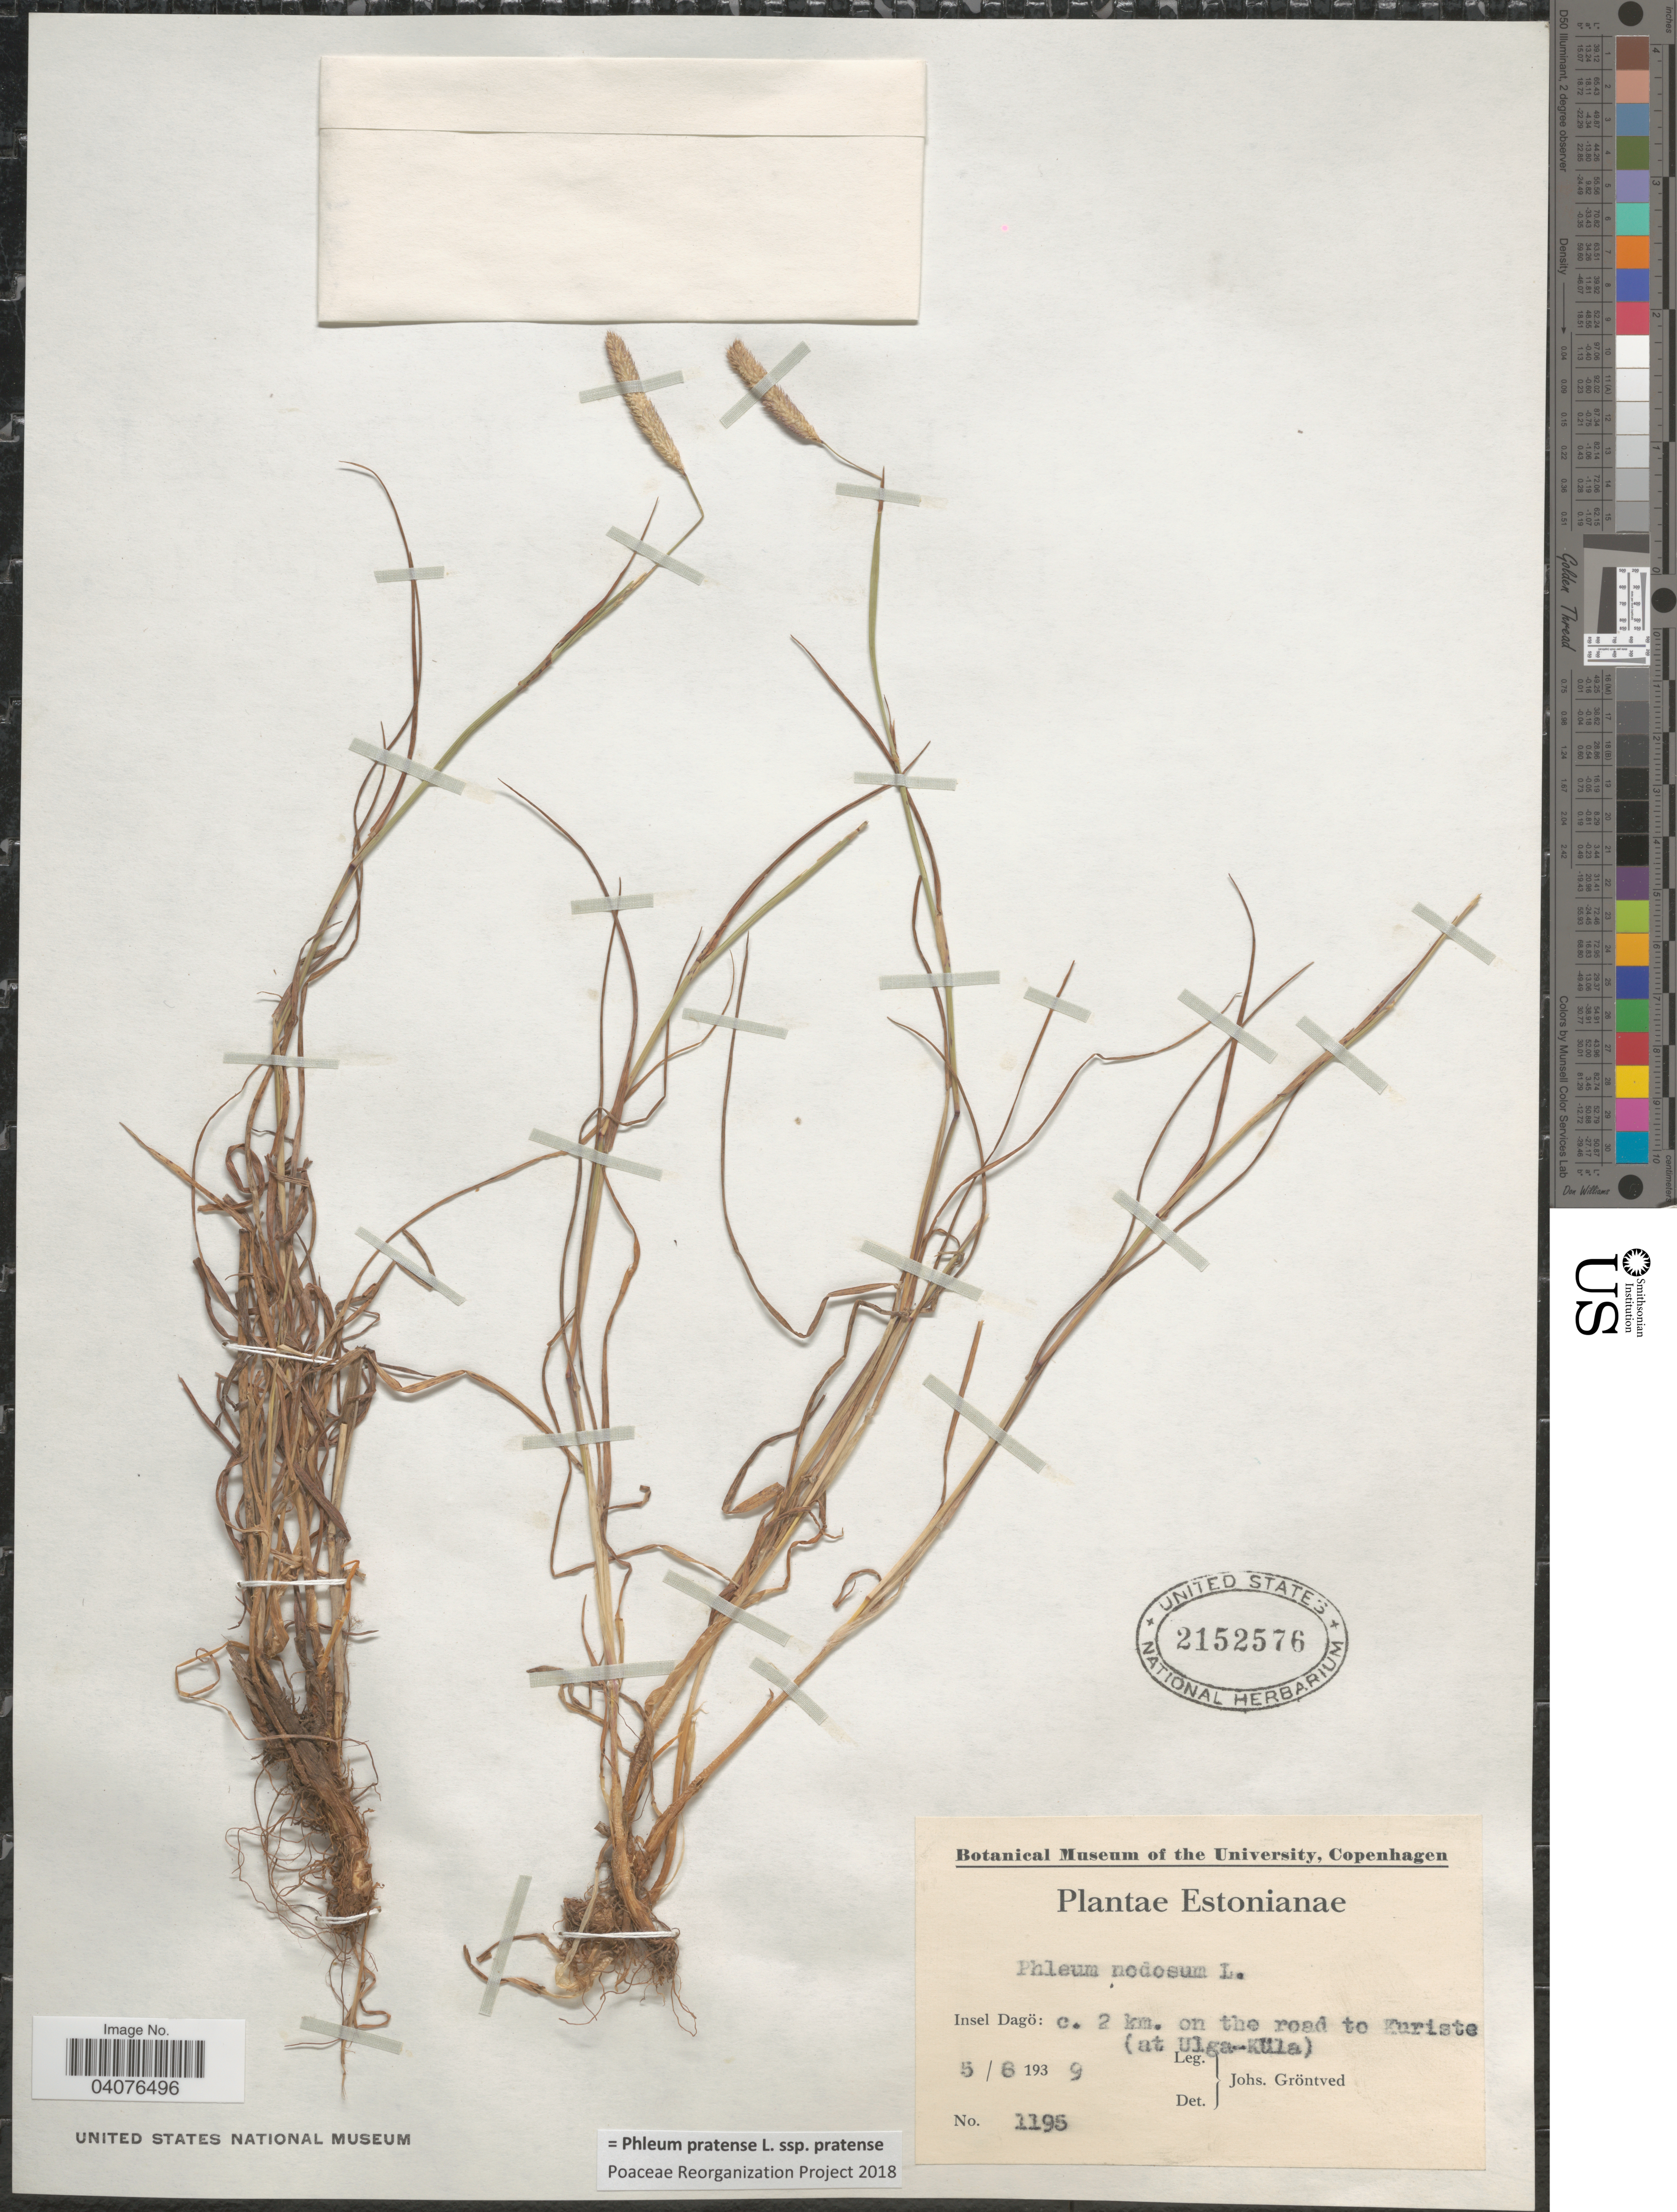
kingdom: Plantae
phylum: Tracheophyta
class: Liliopsida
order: Poales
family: Poaceae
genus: Phleum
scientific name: Phleum pratense subsp. pratense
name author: L.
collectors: J. Gröntved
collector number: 1195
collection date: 1939-06-05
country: Estonia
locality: Insel Dagö: c. 2 km. on the road to Kuriste (at Ulga-Küla).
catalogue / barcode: US 2152576